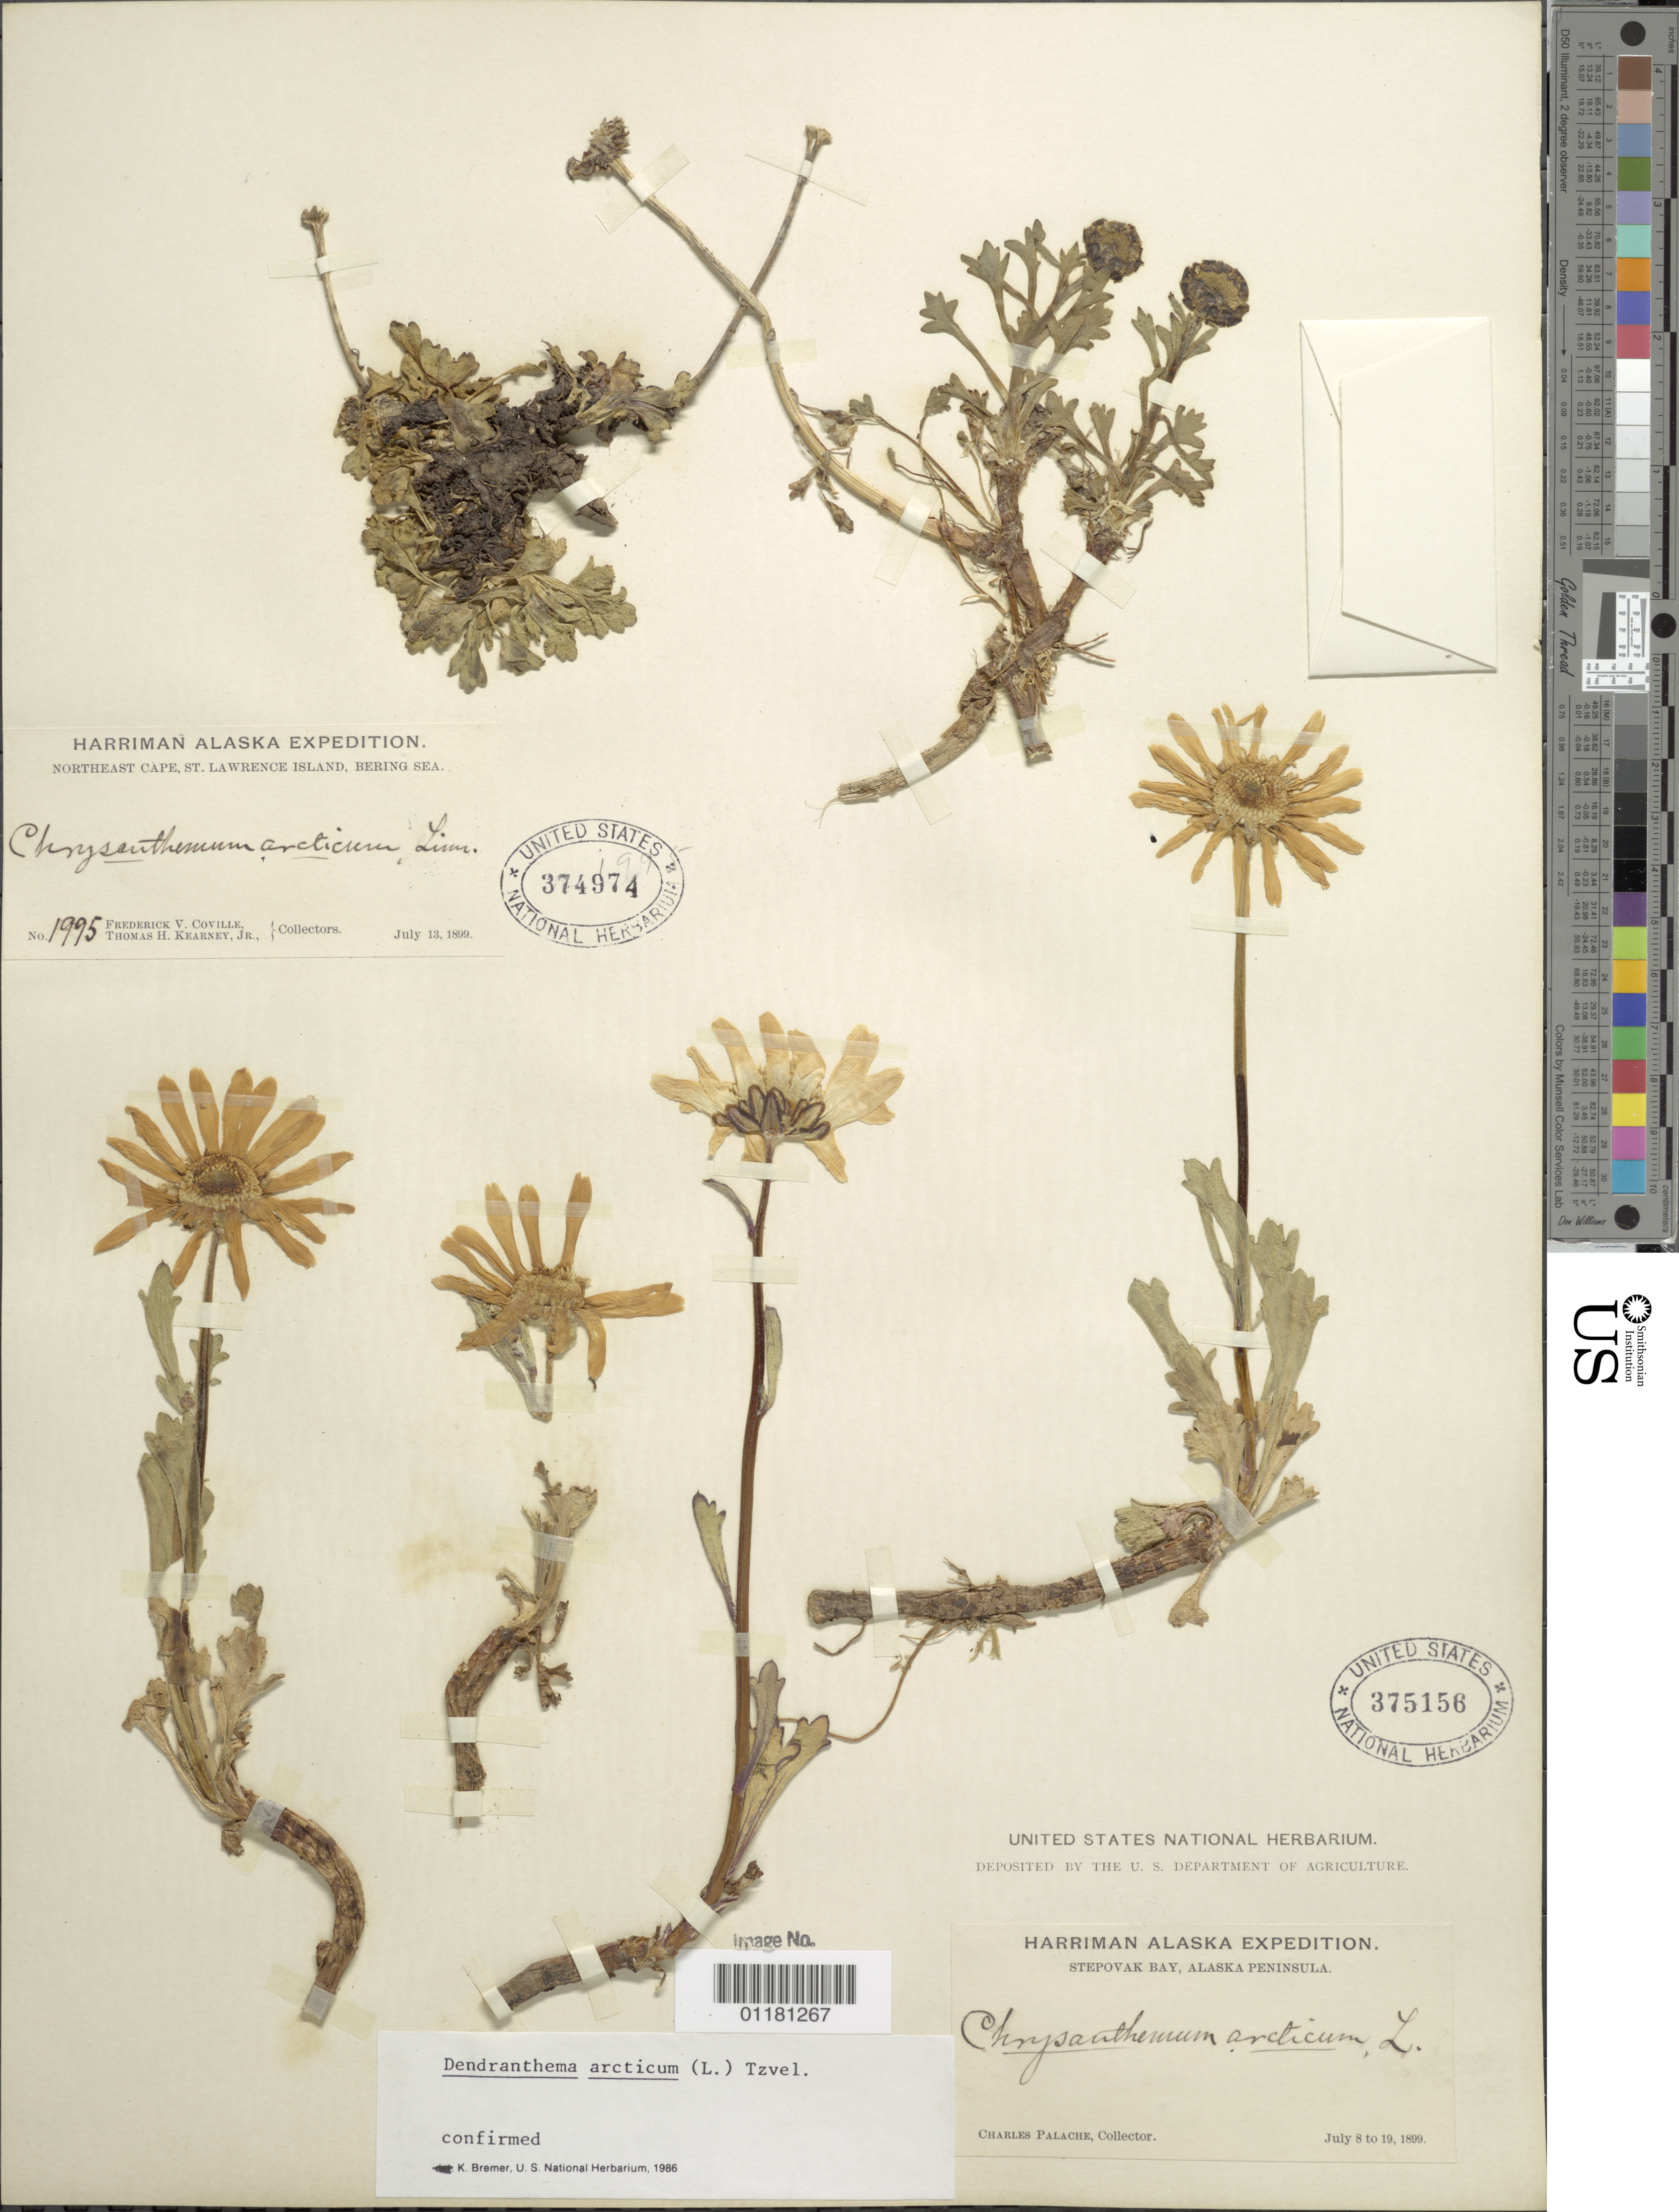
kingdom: Plantae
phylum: Tracheophyta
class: Magnoliopsida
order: Asterales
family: Asteraceae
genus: Dendranthema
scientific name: Dendranthema arcticum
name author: (L.) Tzvelev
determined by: Bremer, K.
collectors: C. Palache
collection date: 1899-07-08/1899-07-19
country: United States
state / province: Alaska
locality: Stepovak Bay, Alaska Peninsula.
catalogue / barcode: US 375156